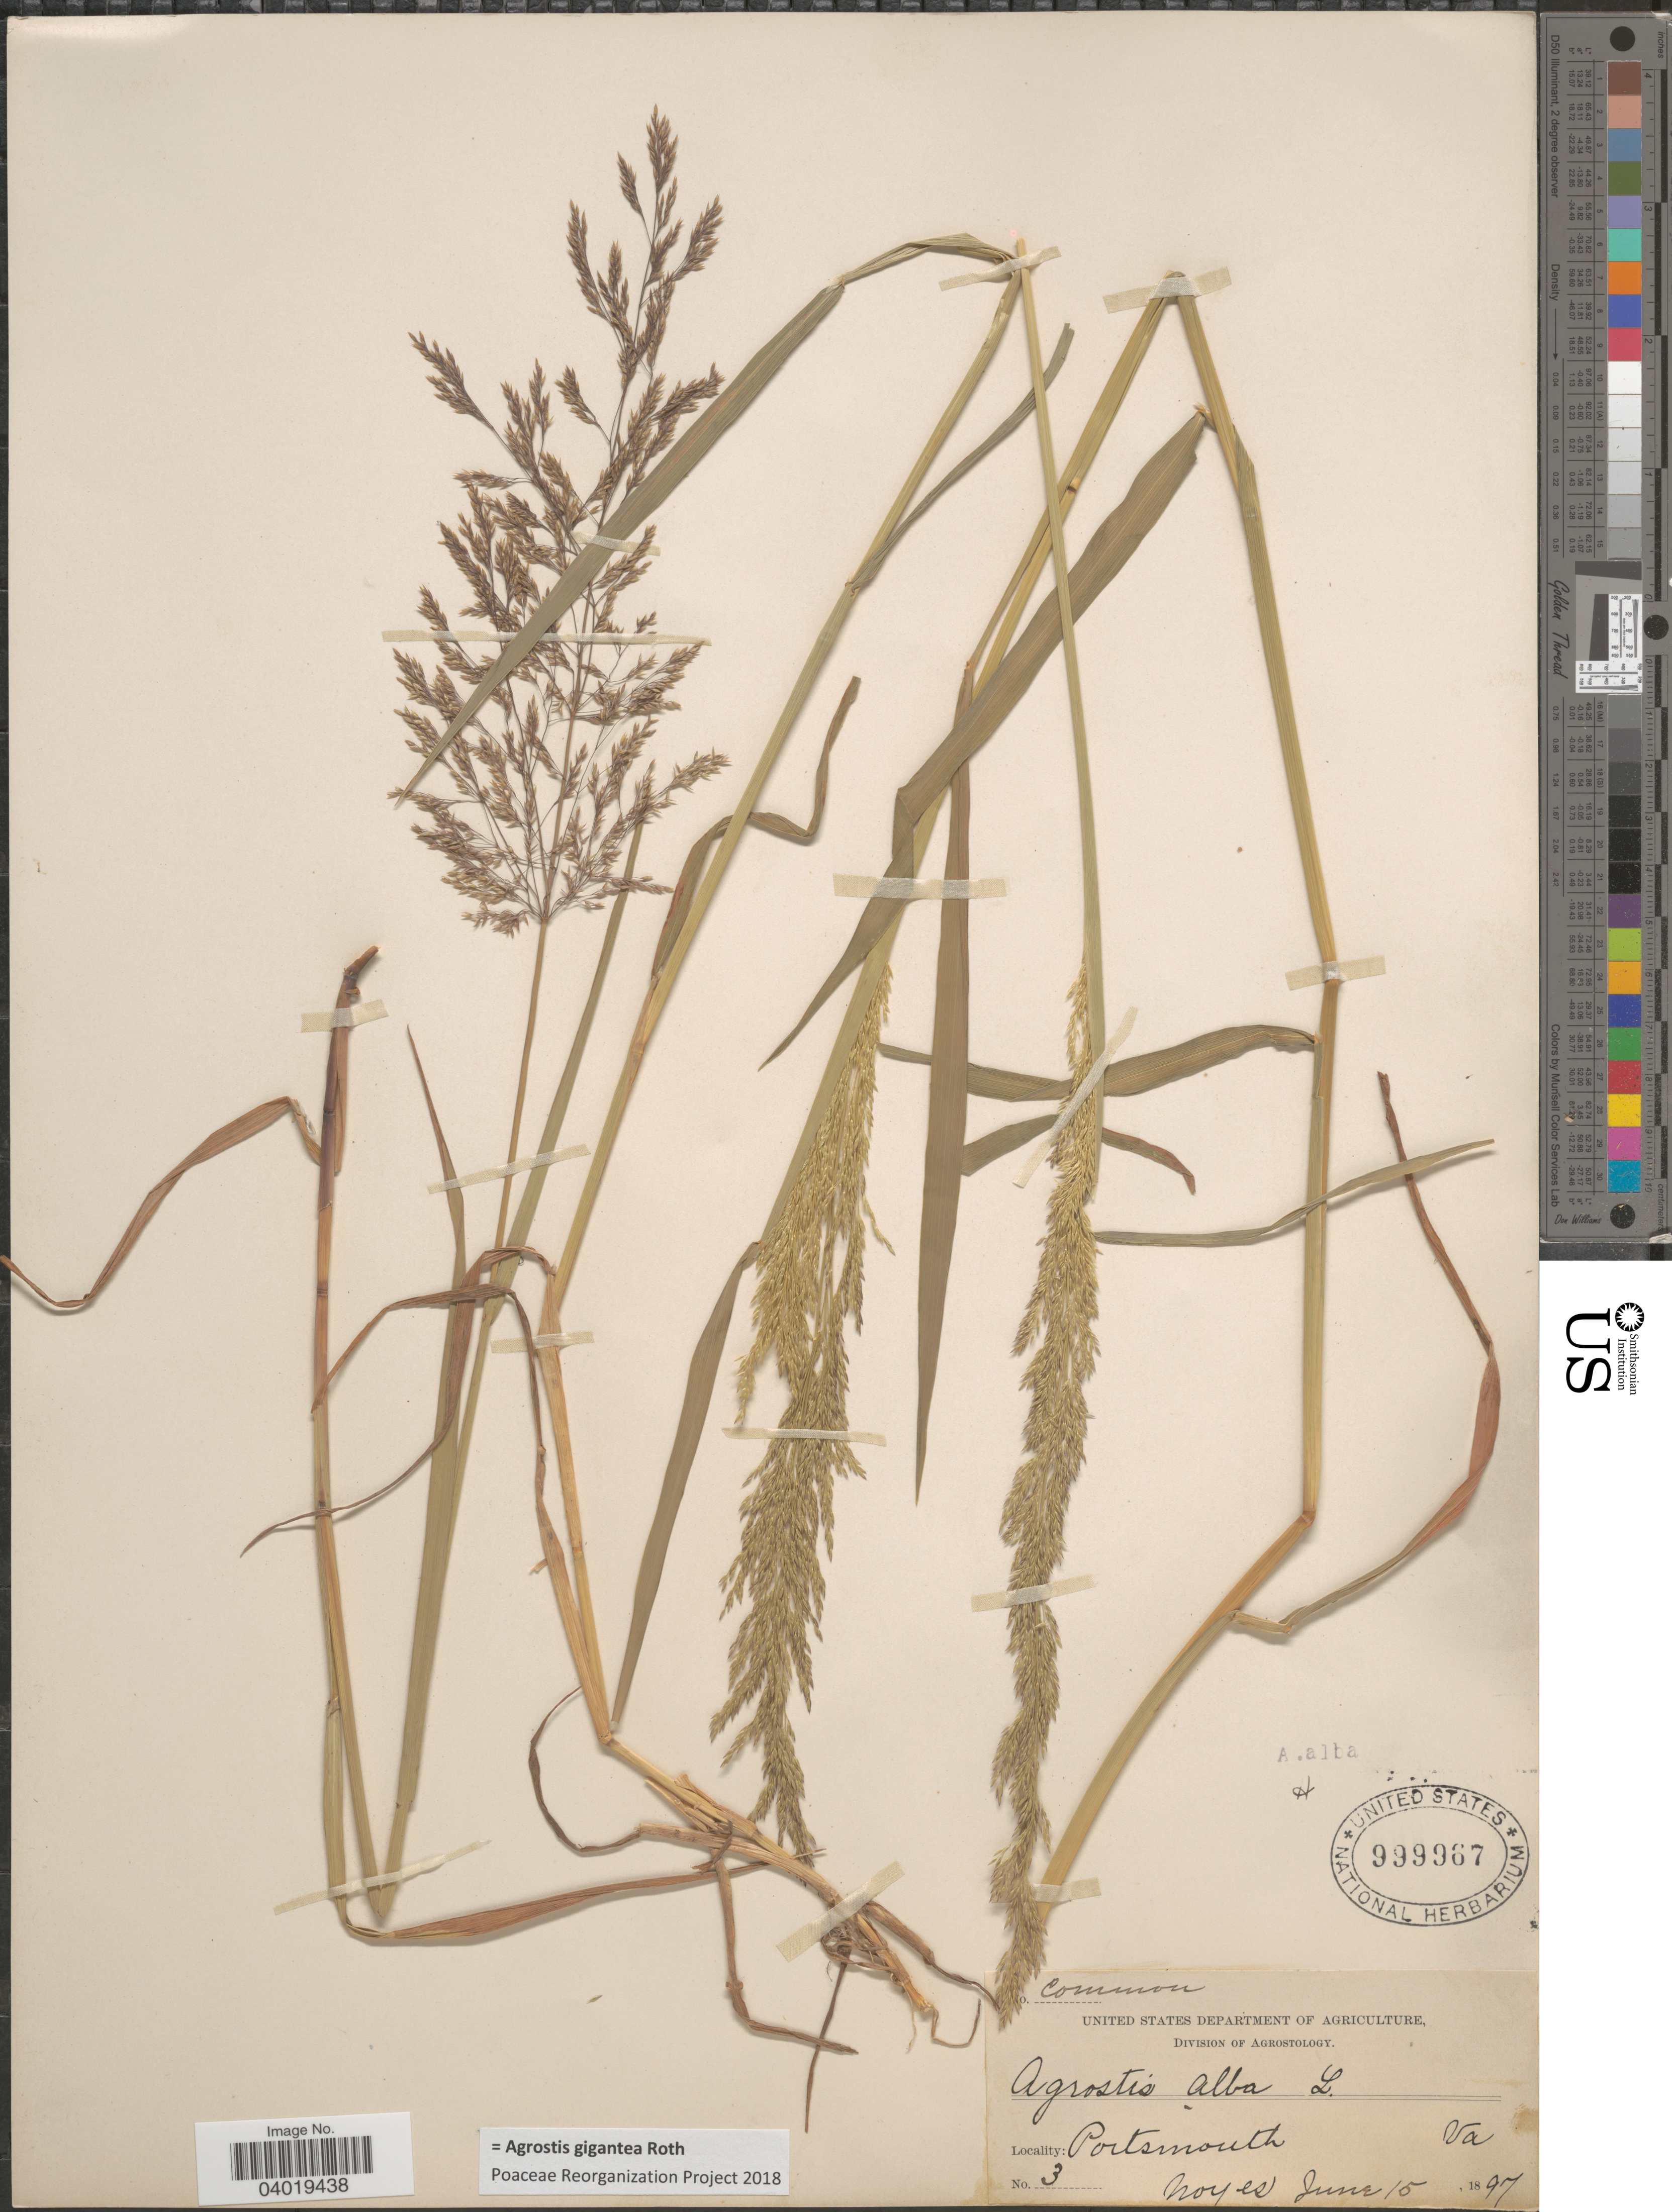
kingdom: Plantae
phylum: Tracheophyta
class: Liliopsida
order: Poales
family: Poaceae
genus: Agrostis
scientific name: Agrostis gigantea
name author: Roth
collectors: Noyes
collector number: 3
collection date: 1897-06-15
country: United States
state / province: Virginia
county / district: City of Portsmouth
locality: Portsmouth.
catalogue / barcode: US 999967